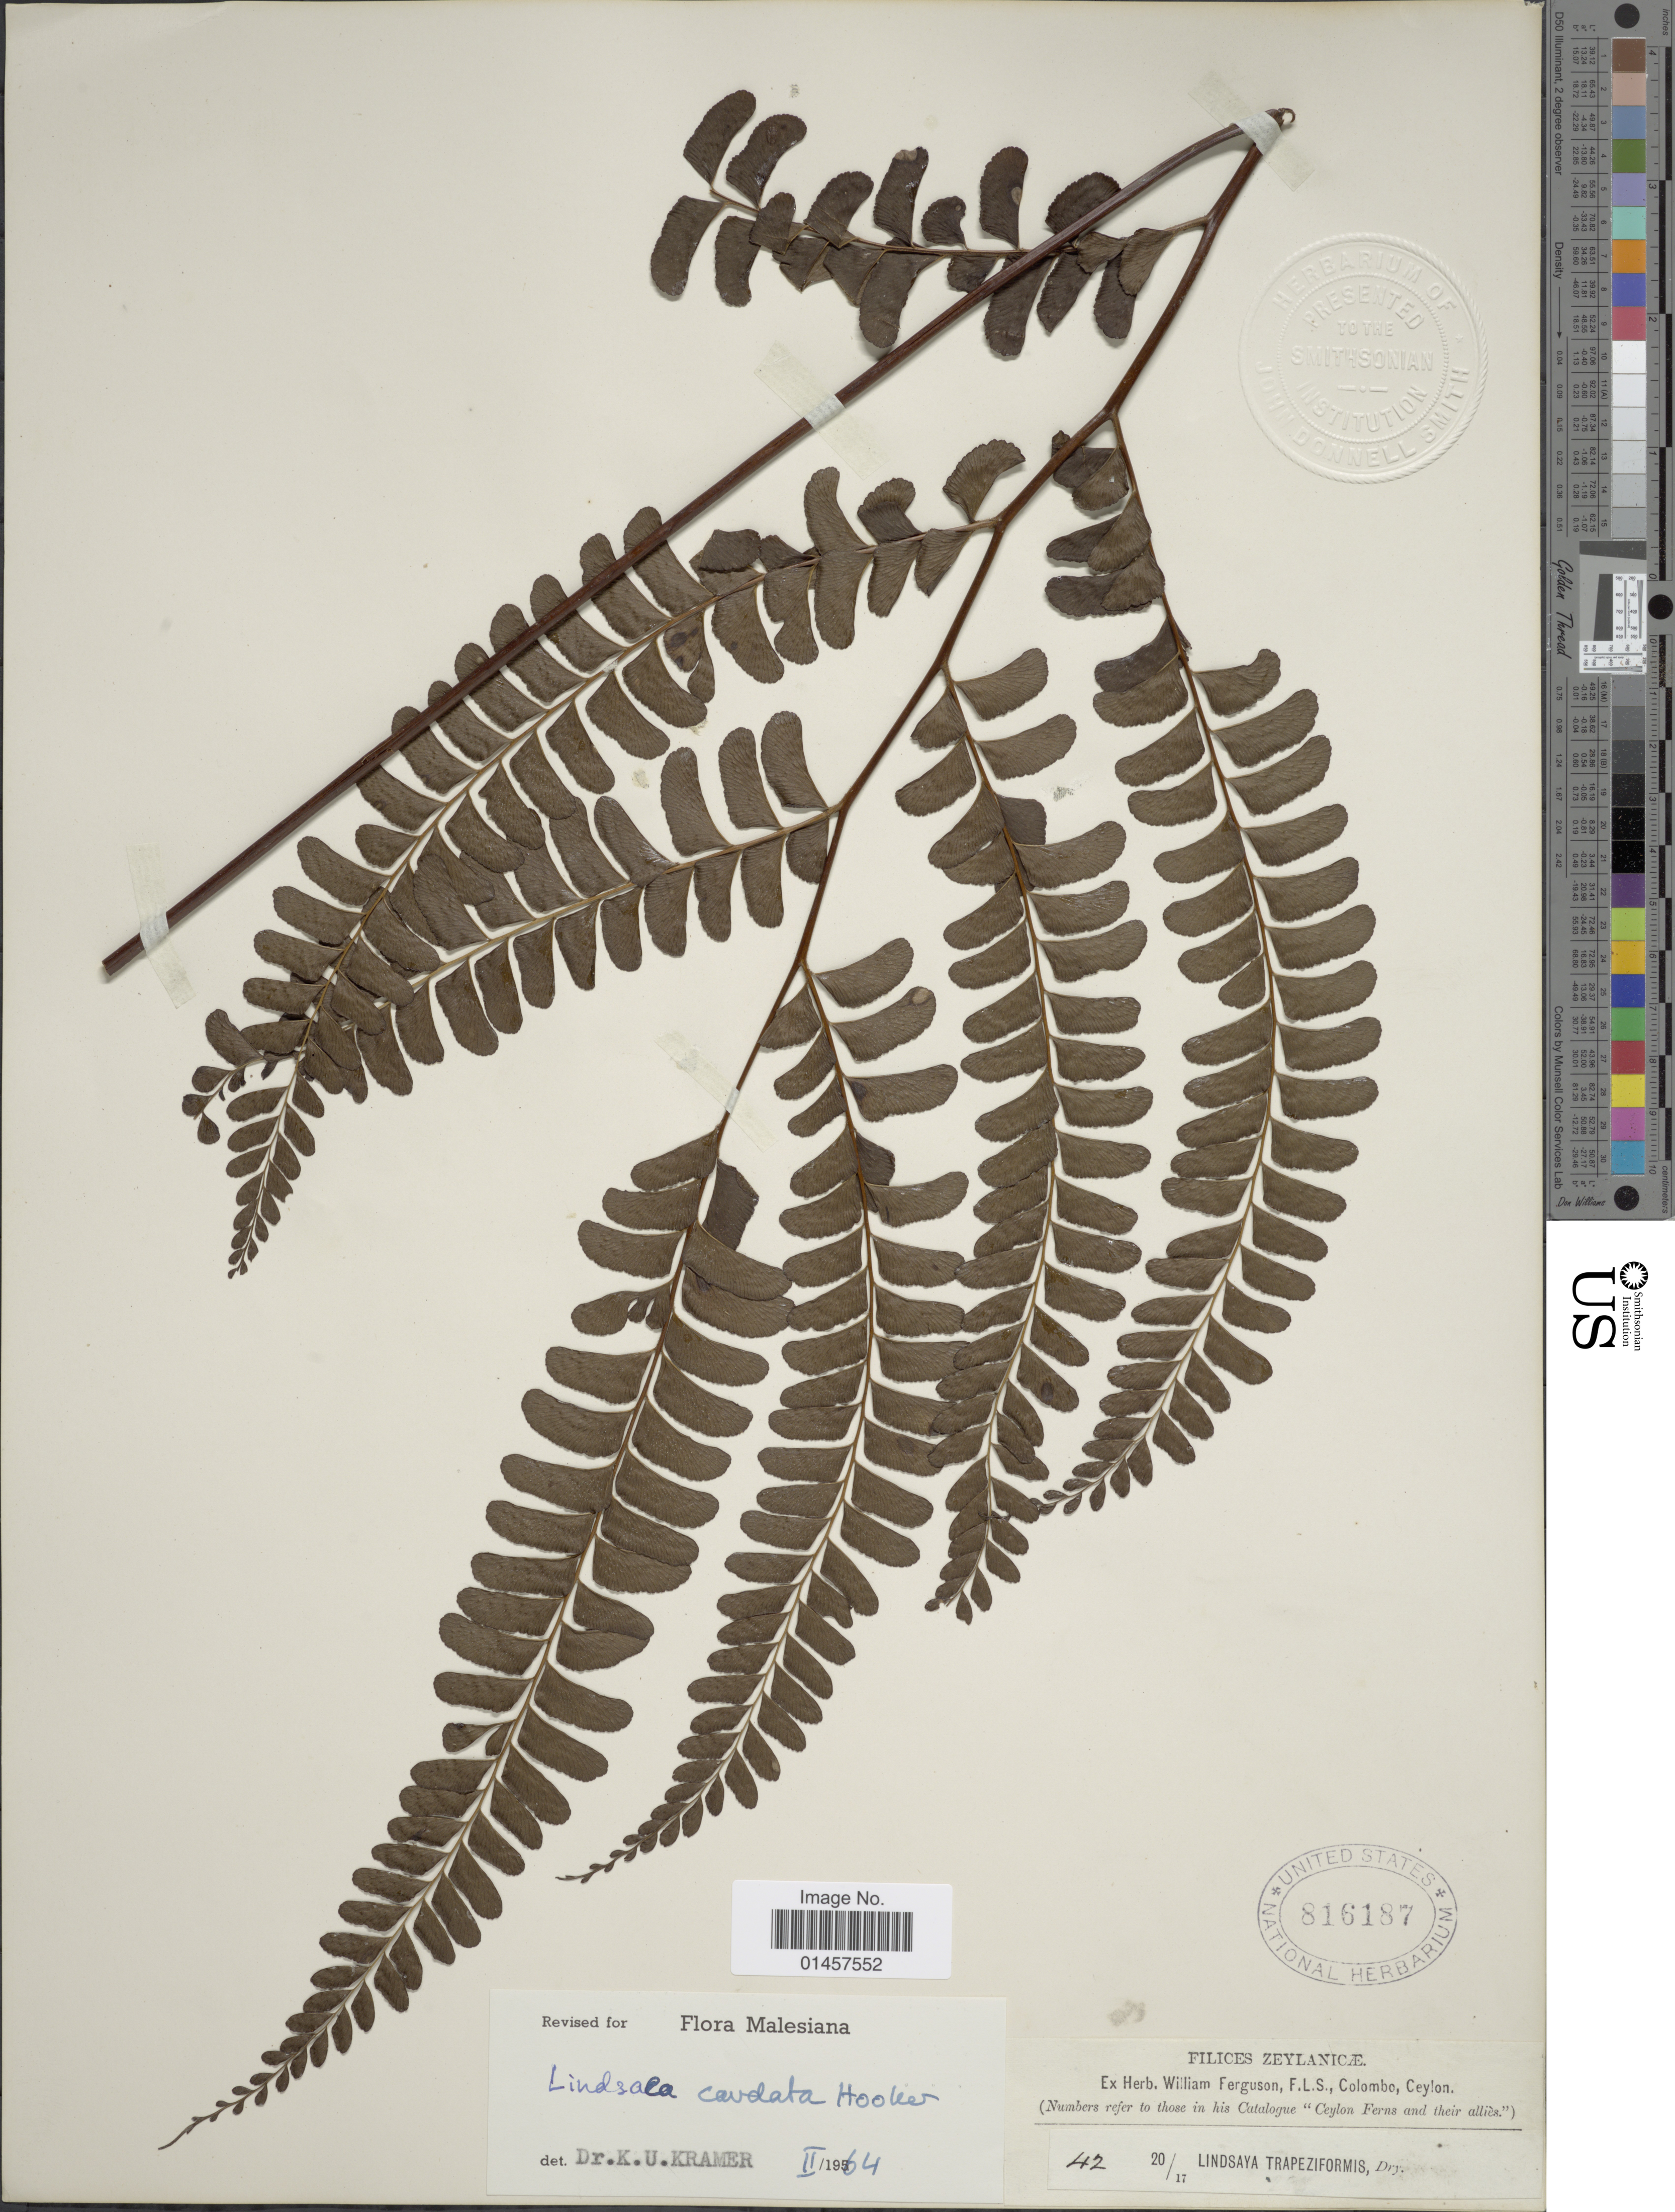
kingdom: Plantae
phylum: Tracheophyta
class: Polypodiopsida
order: Polypodiales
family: Lindsaeaceae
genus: Nesolindsaea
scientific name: Nesolindsaea caudata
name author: (Hook.) Lehtonen & Christenh.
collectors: ex herb. W. Ferguson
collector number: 42*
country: New Zealand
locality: Filices Zeylanicae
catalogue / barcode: US 816187